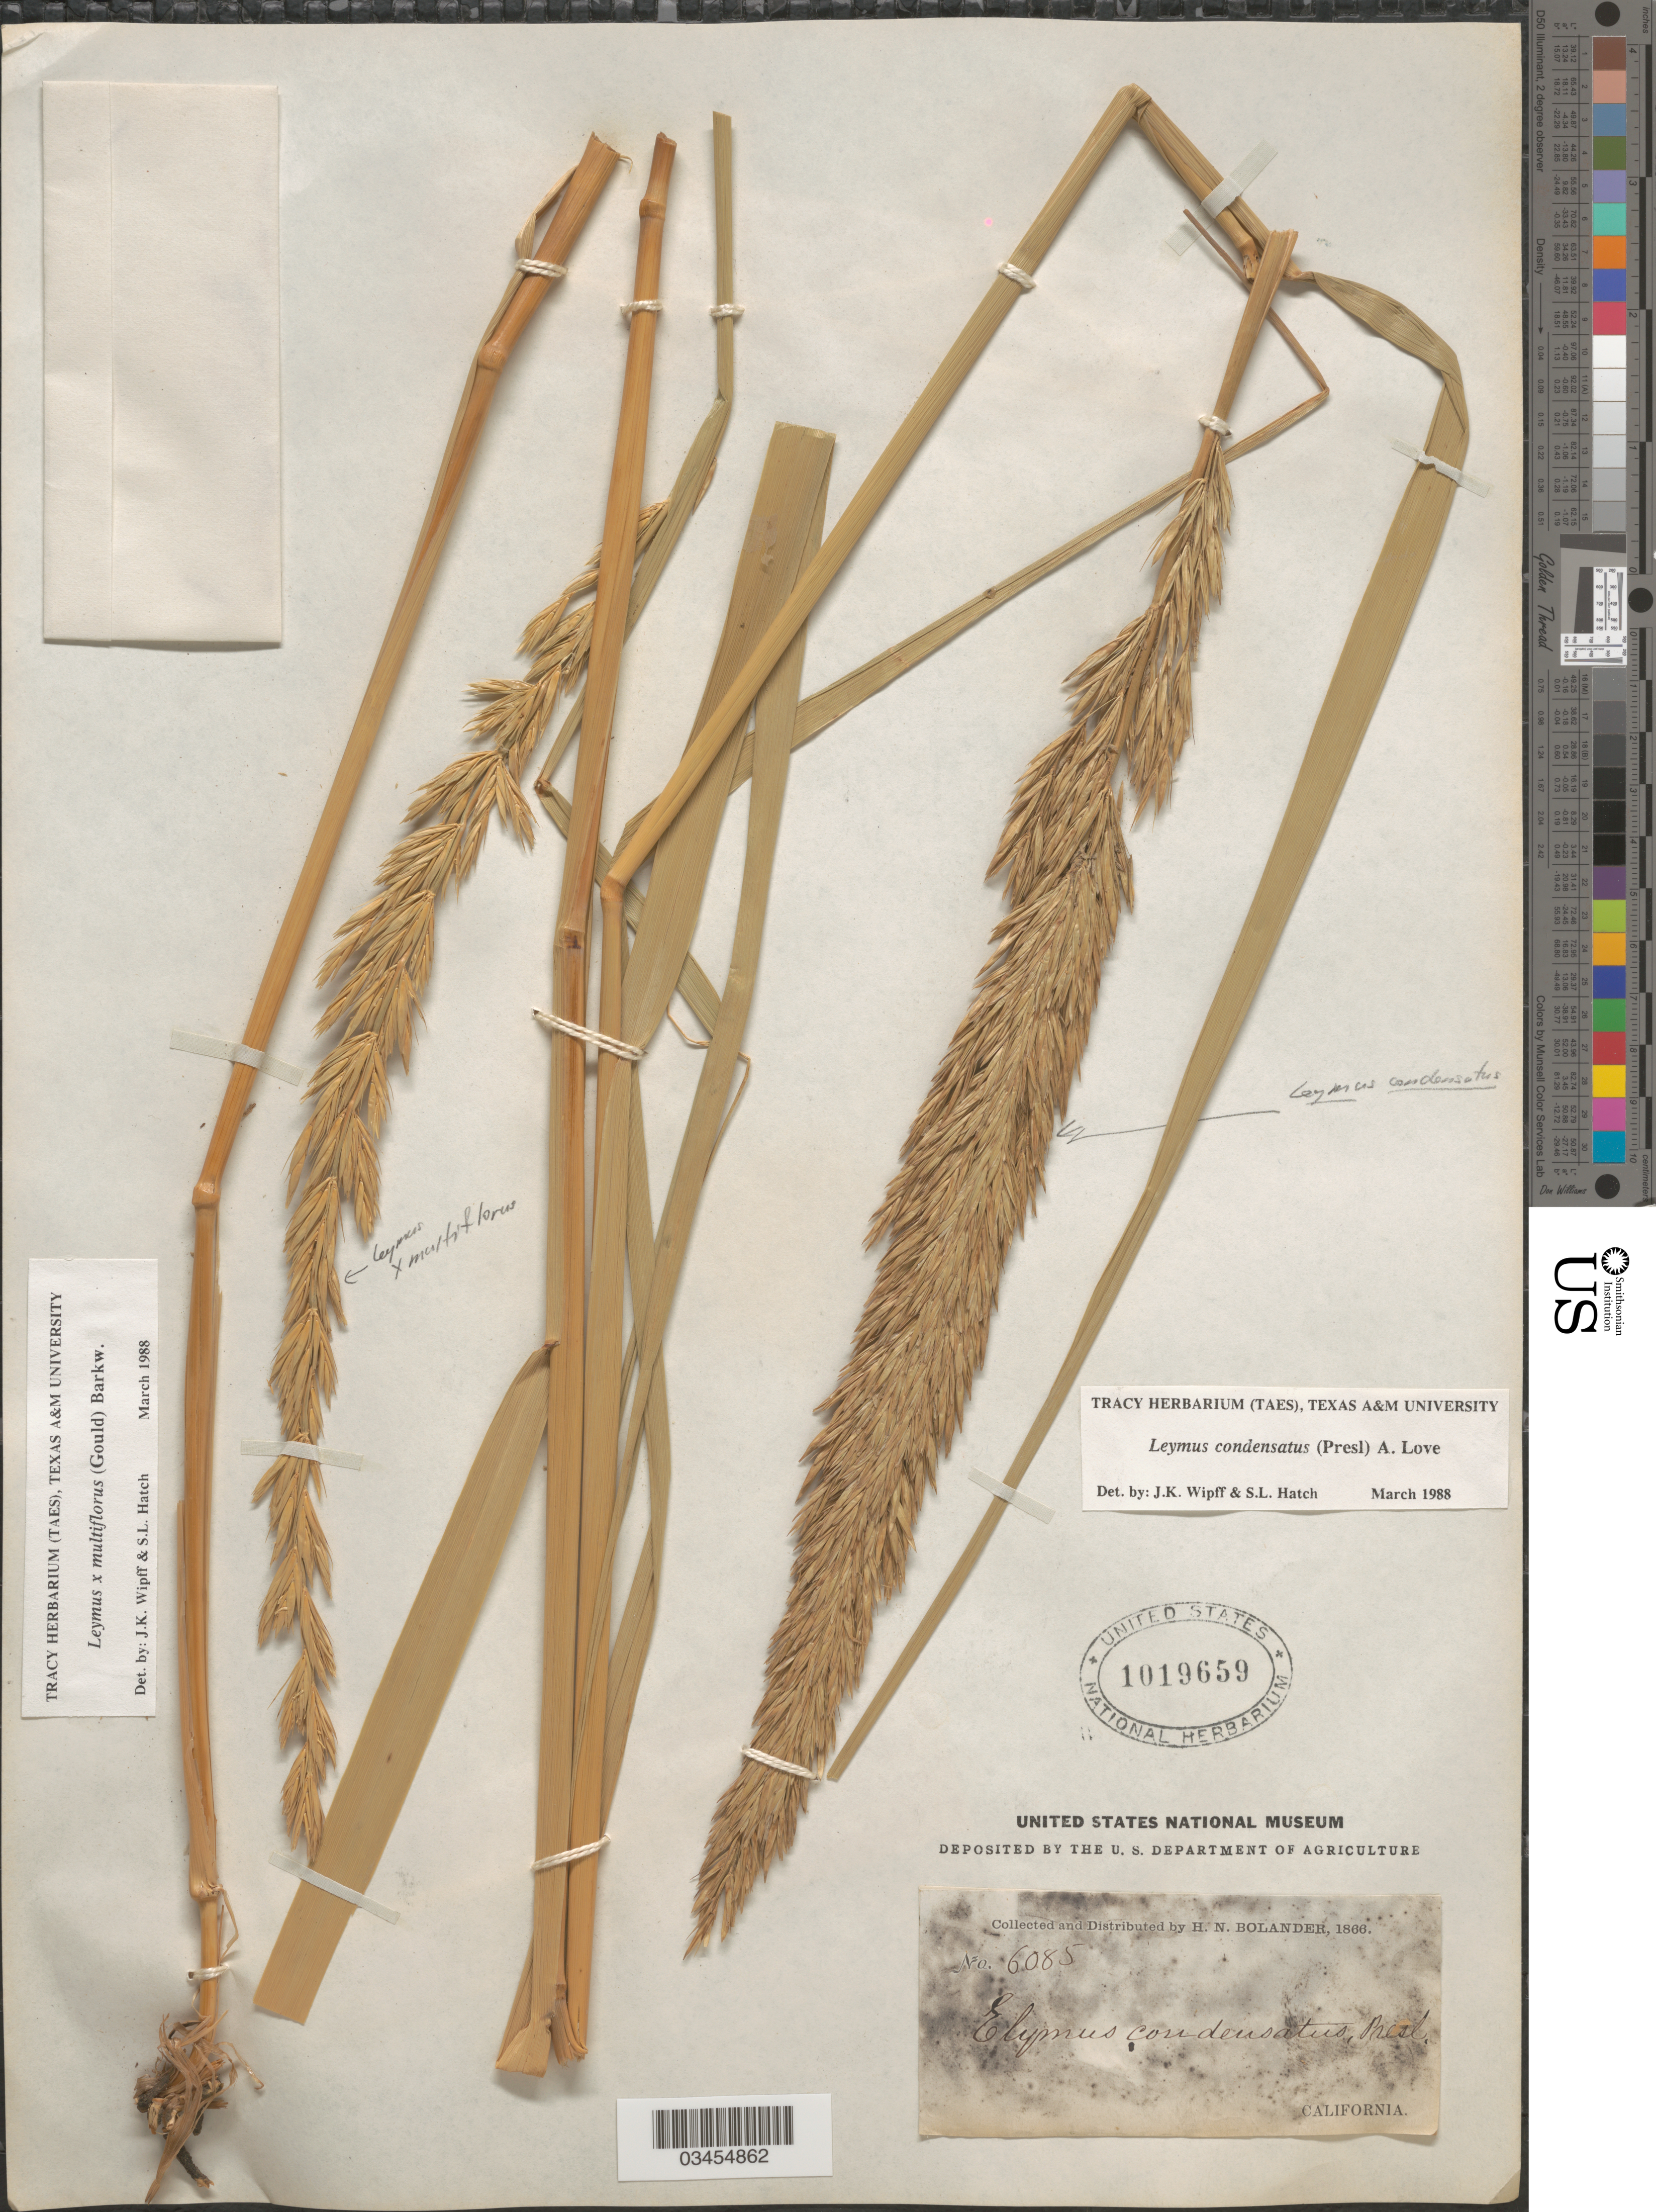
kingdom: Plantae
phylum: Tracheophyta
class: Liliopsida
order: Poales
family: Poaceae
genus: Leymus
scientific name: Leymus condensatus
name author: (J. Presl) Á. Löve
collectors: H. Bolander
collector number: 6085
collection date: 1866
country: United States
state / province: California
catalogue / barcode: US 1019659